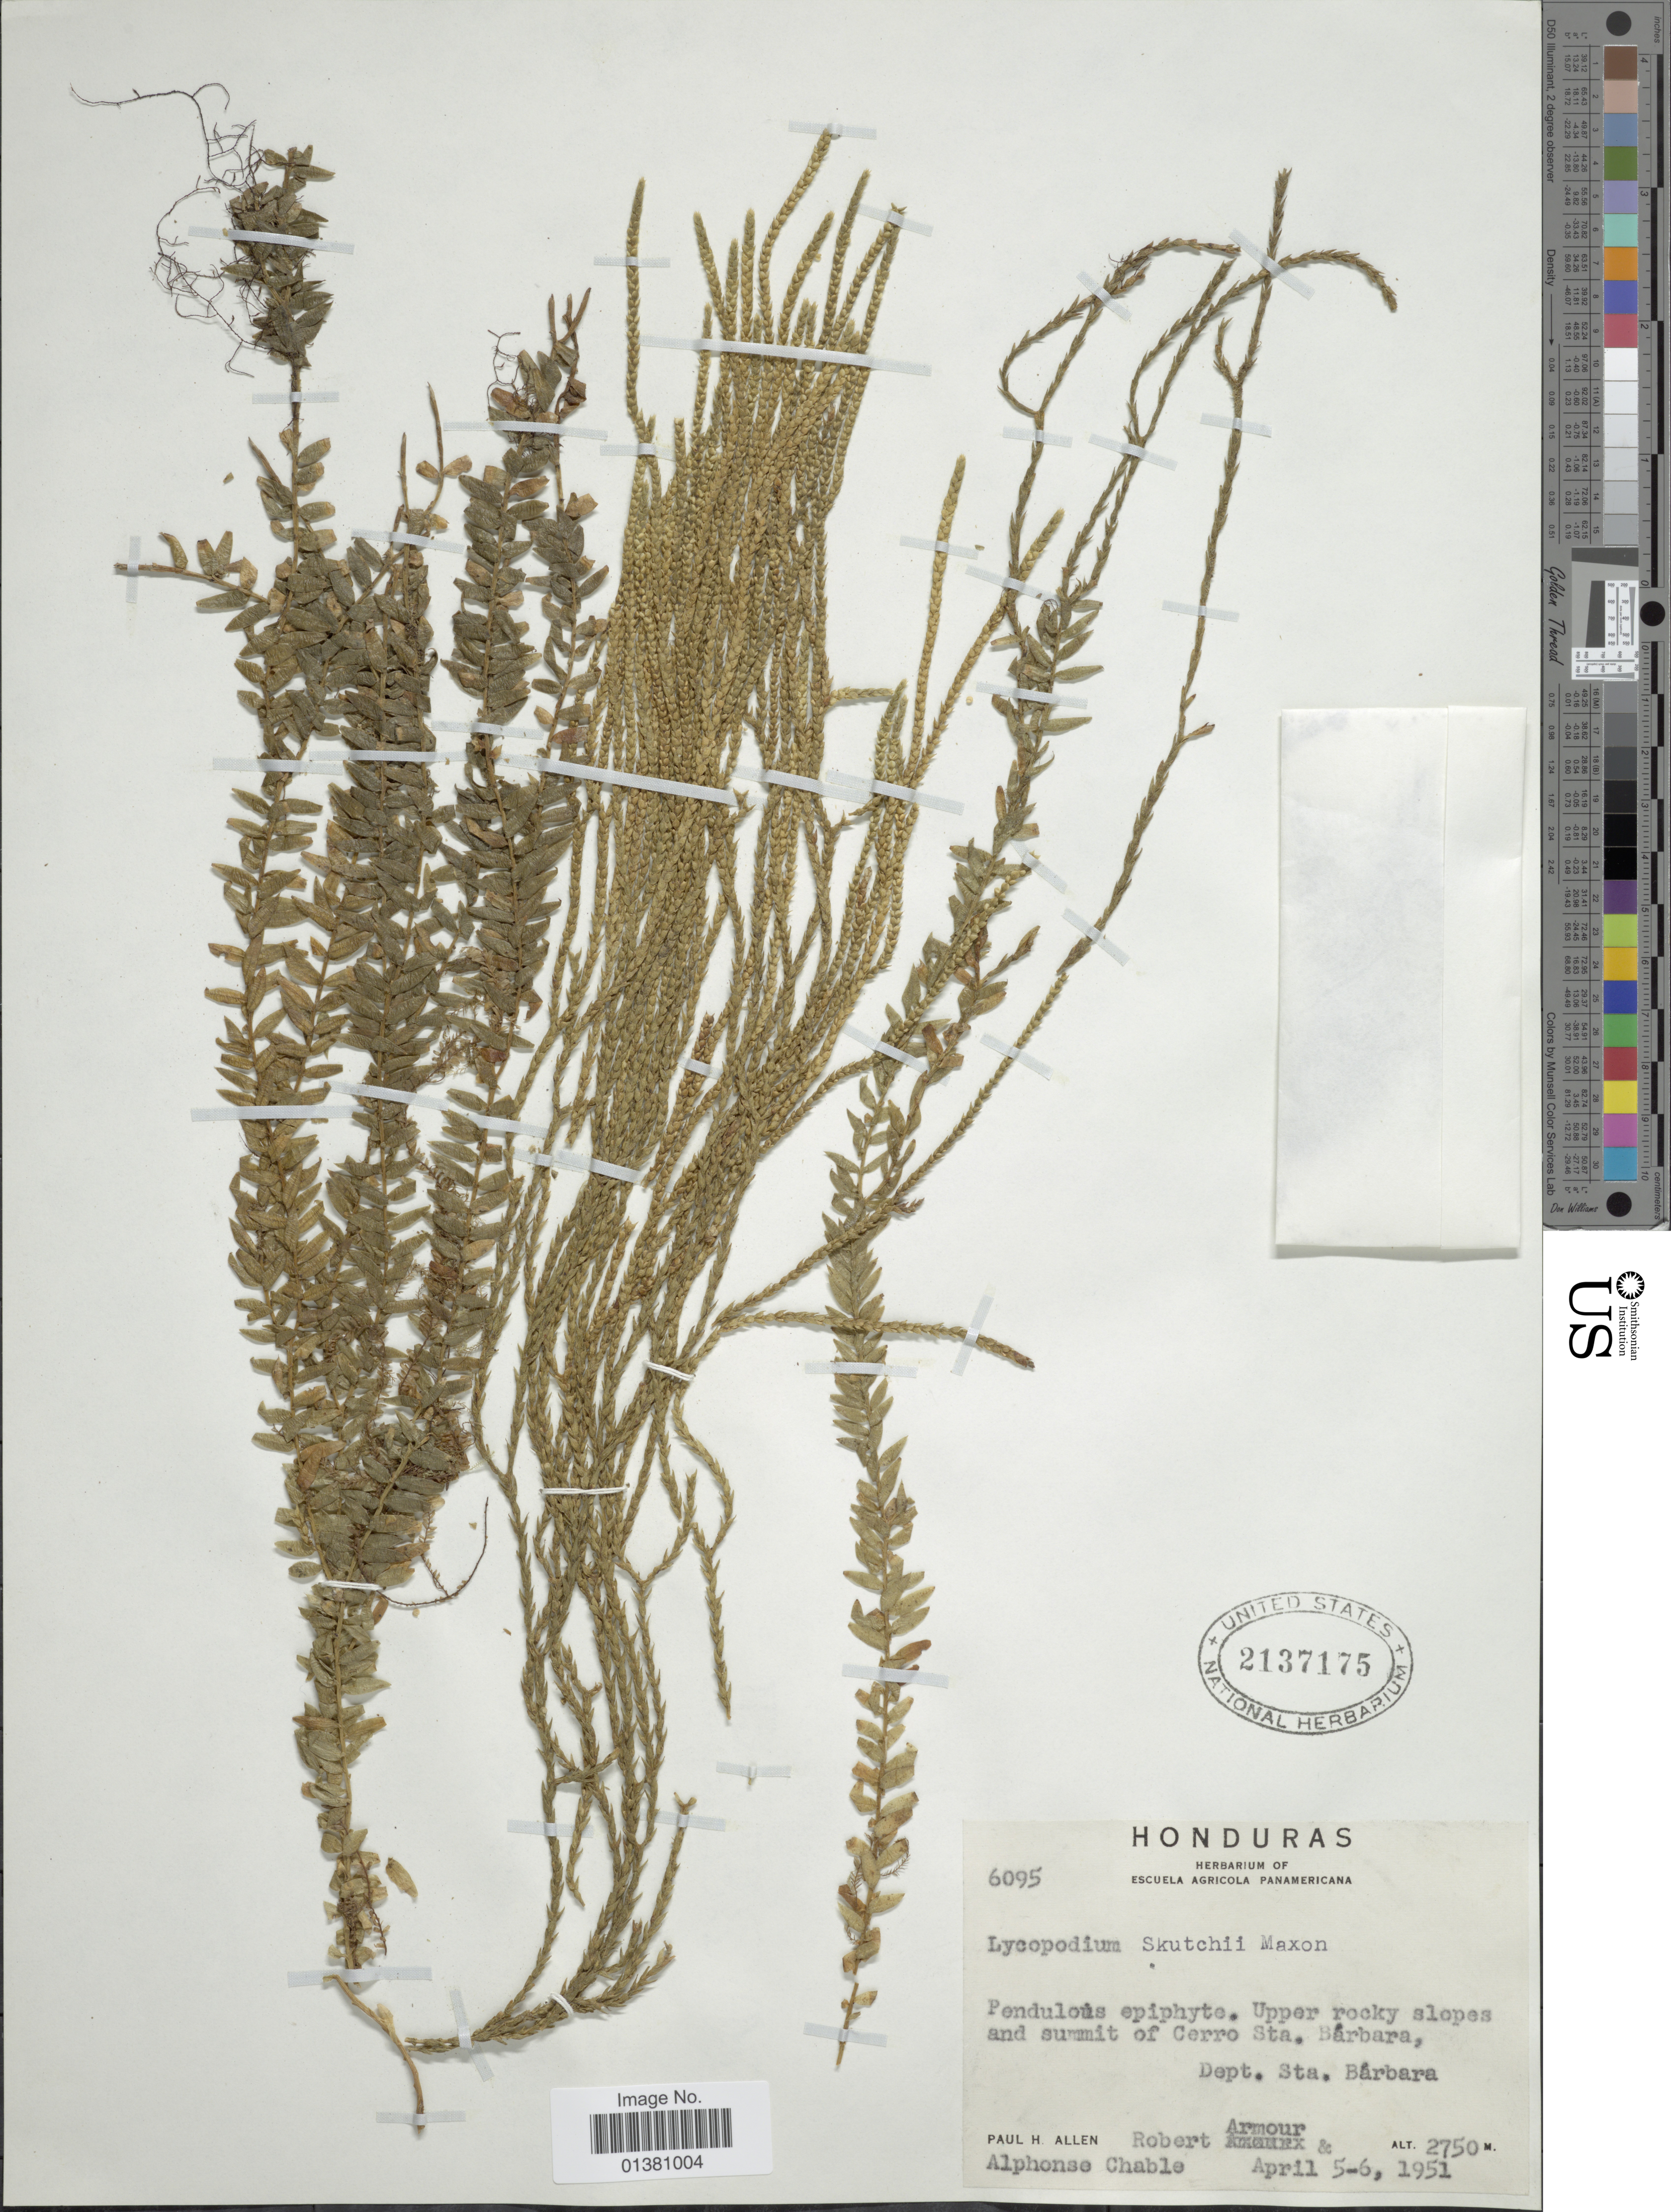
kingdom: Plantae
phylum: Tracheophyta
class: Lycopodiopsida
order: Lycopodiales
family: Lycopodiaceae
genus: Phlegmariurus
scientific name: Phlegmariurus myrsinites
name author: (Lam.) B. Øllg.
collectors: P. H. Allen, R. Armour & A. Chable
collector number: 6095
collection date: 1951-04-05/1951-04-06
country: Honduras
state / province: Santa Bárbara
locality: Upper rocky slopes and summit of Cerro Sta Bárbara, Dept. Sta Bárbara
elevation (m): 2750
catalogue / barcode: US 2137175